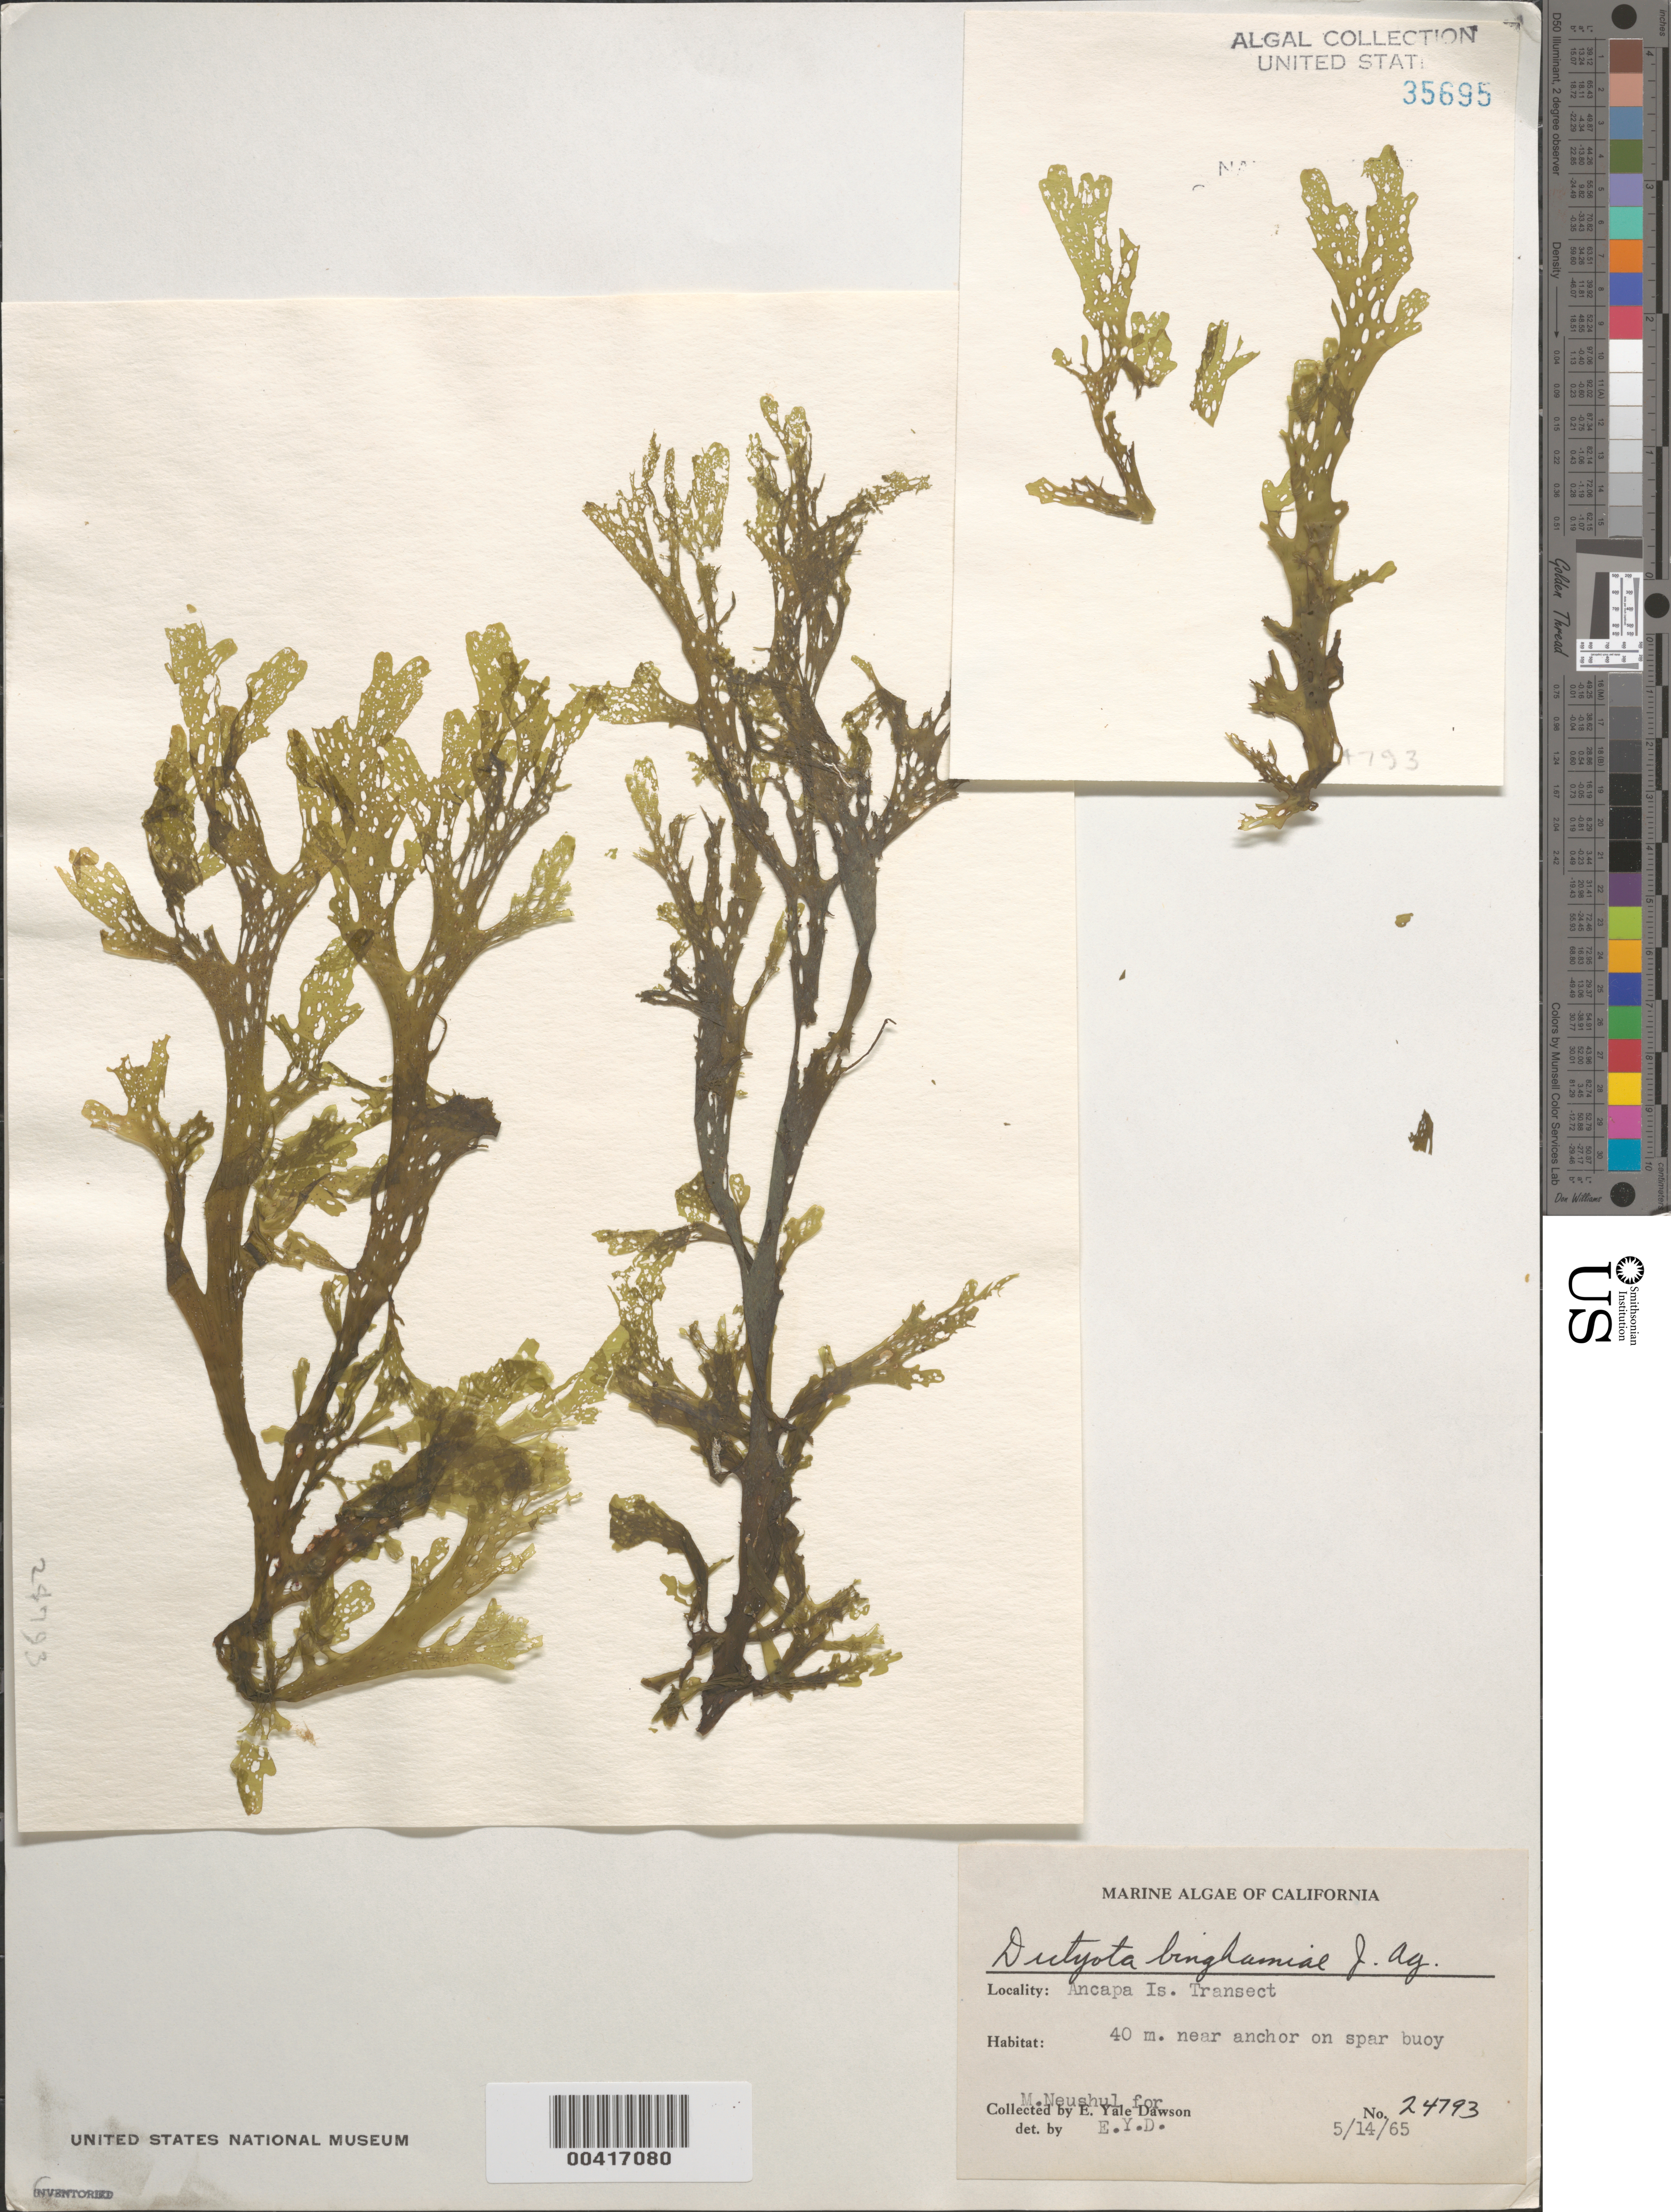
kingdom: Chromista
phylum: Ochrophyta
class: Phaeophyceae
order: Dictyotales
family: Dictyotaceae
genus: Dictyota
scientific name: Dictyota binghamiae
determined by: Dawson, E. Y.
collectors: M. Neushul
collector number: EYD 24793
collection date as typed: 14 May 1965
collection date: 1965-05-14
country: United States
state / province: California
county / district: Ventura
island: Anacapa Island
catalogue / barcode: US 35695